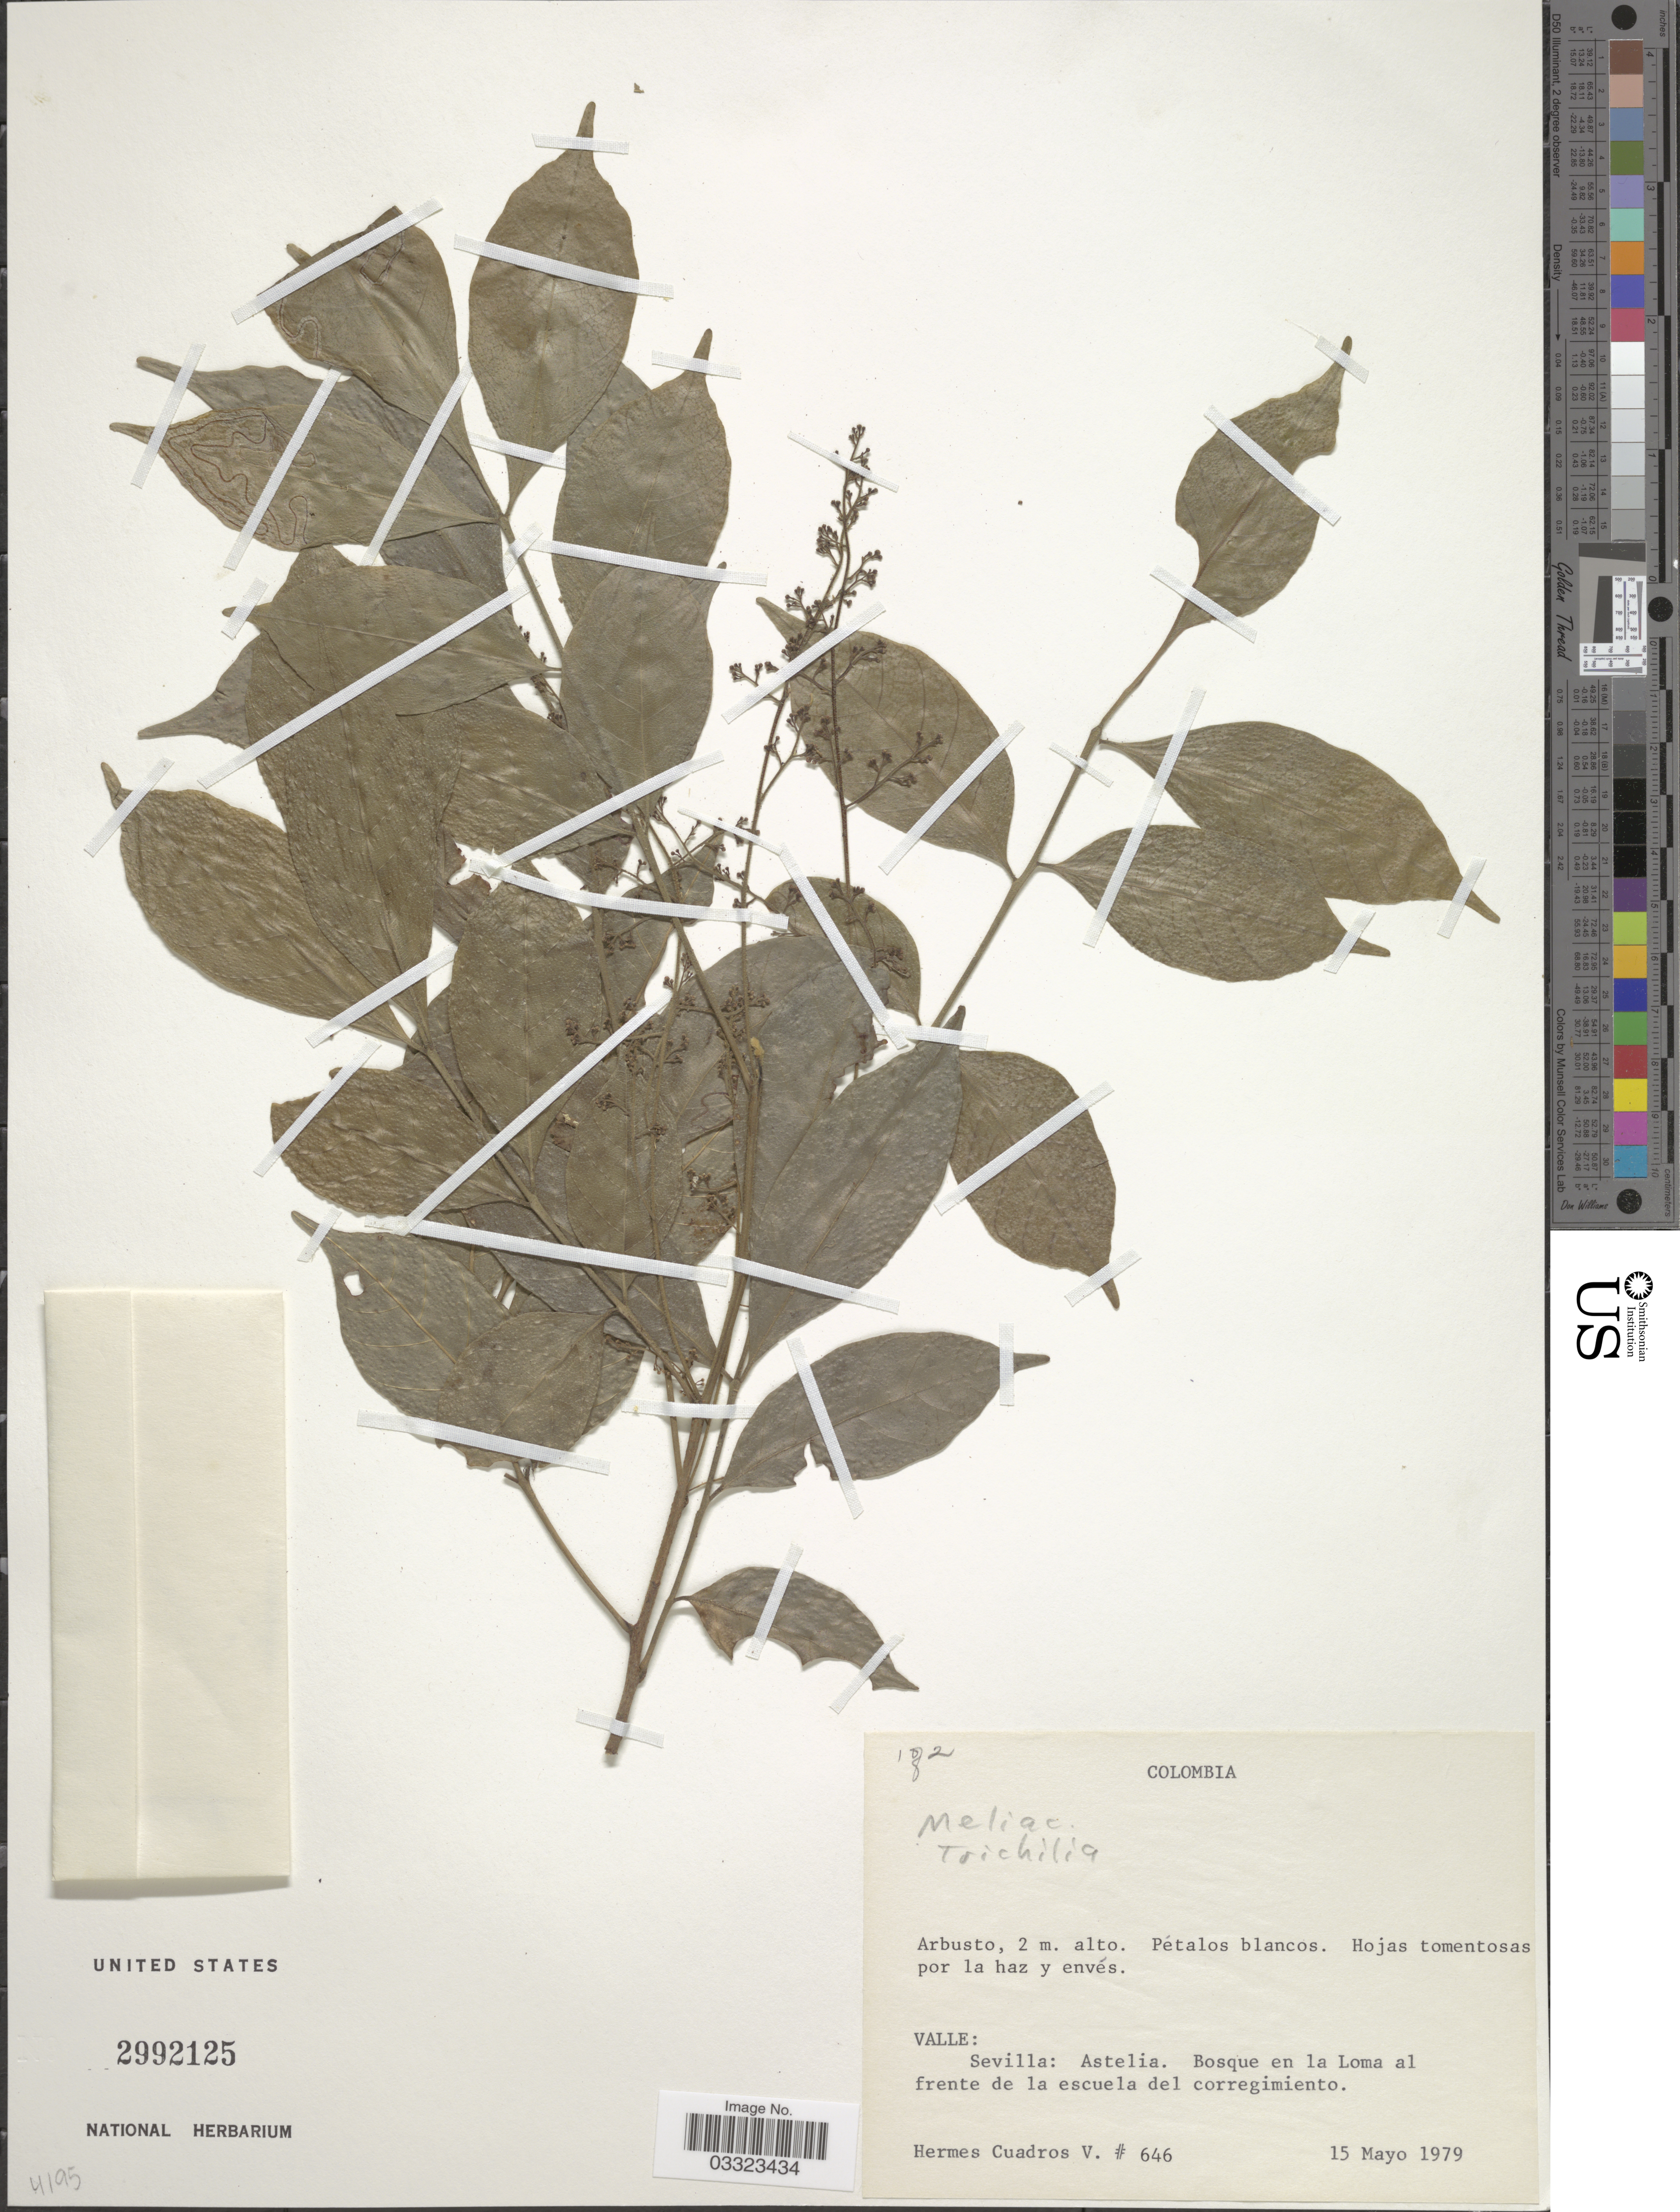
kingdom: Plantae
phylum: Tracheophyta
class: Magnoliopsida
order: Sapindales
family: Meliaceae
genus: Trichilia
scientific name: Trichilia sp.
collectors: H. Cuadros V.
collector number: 646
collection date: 1979-05-15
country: Colombia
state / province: Valle del Cauca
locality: Valle: Sevilla: Astelia. Bosque en la Loma al frente de la escuela del corregimiento.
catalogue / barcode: US 2992125